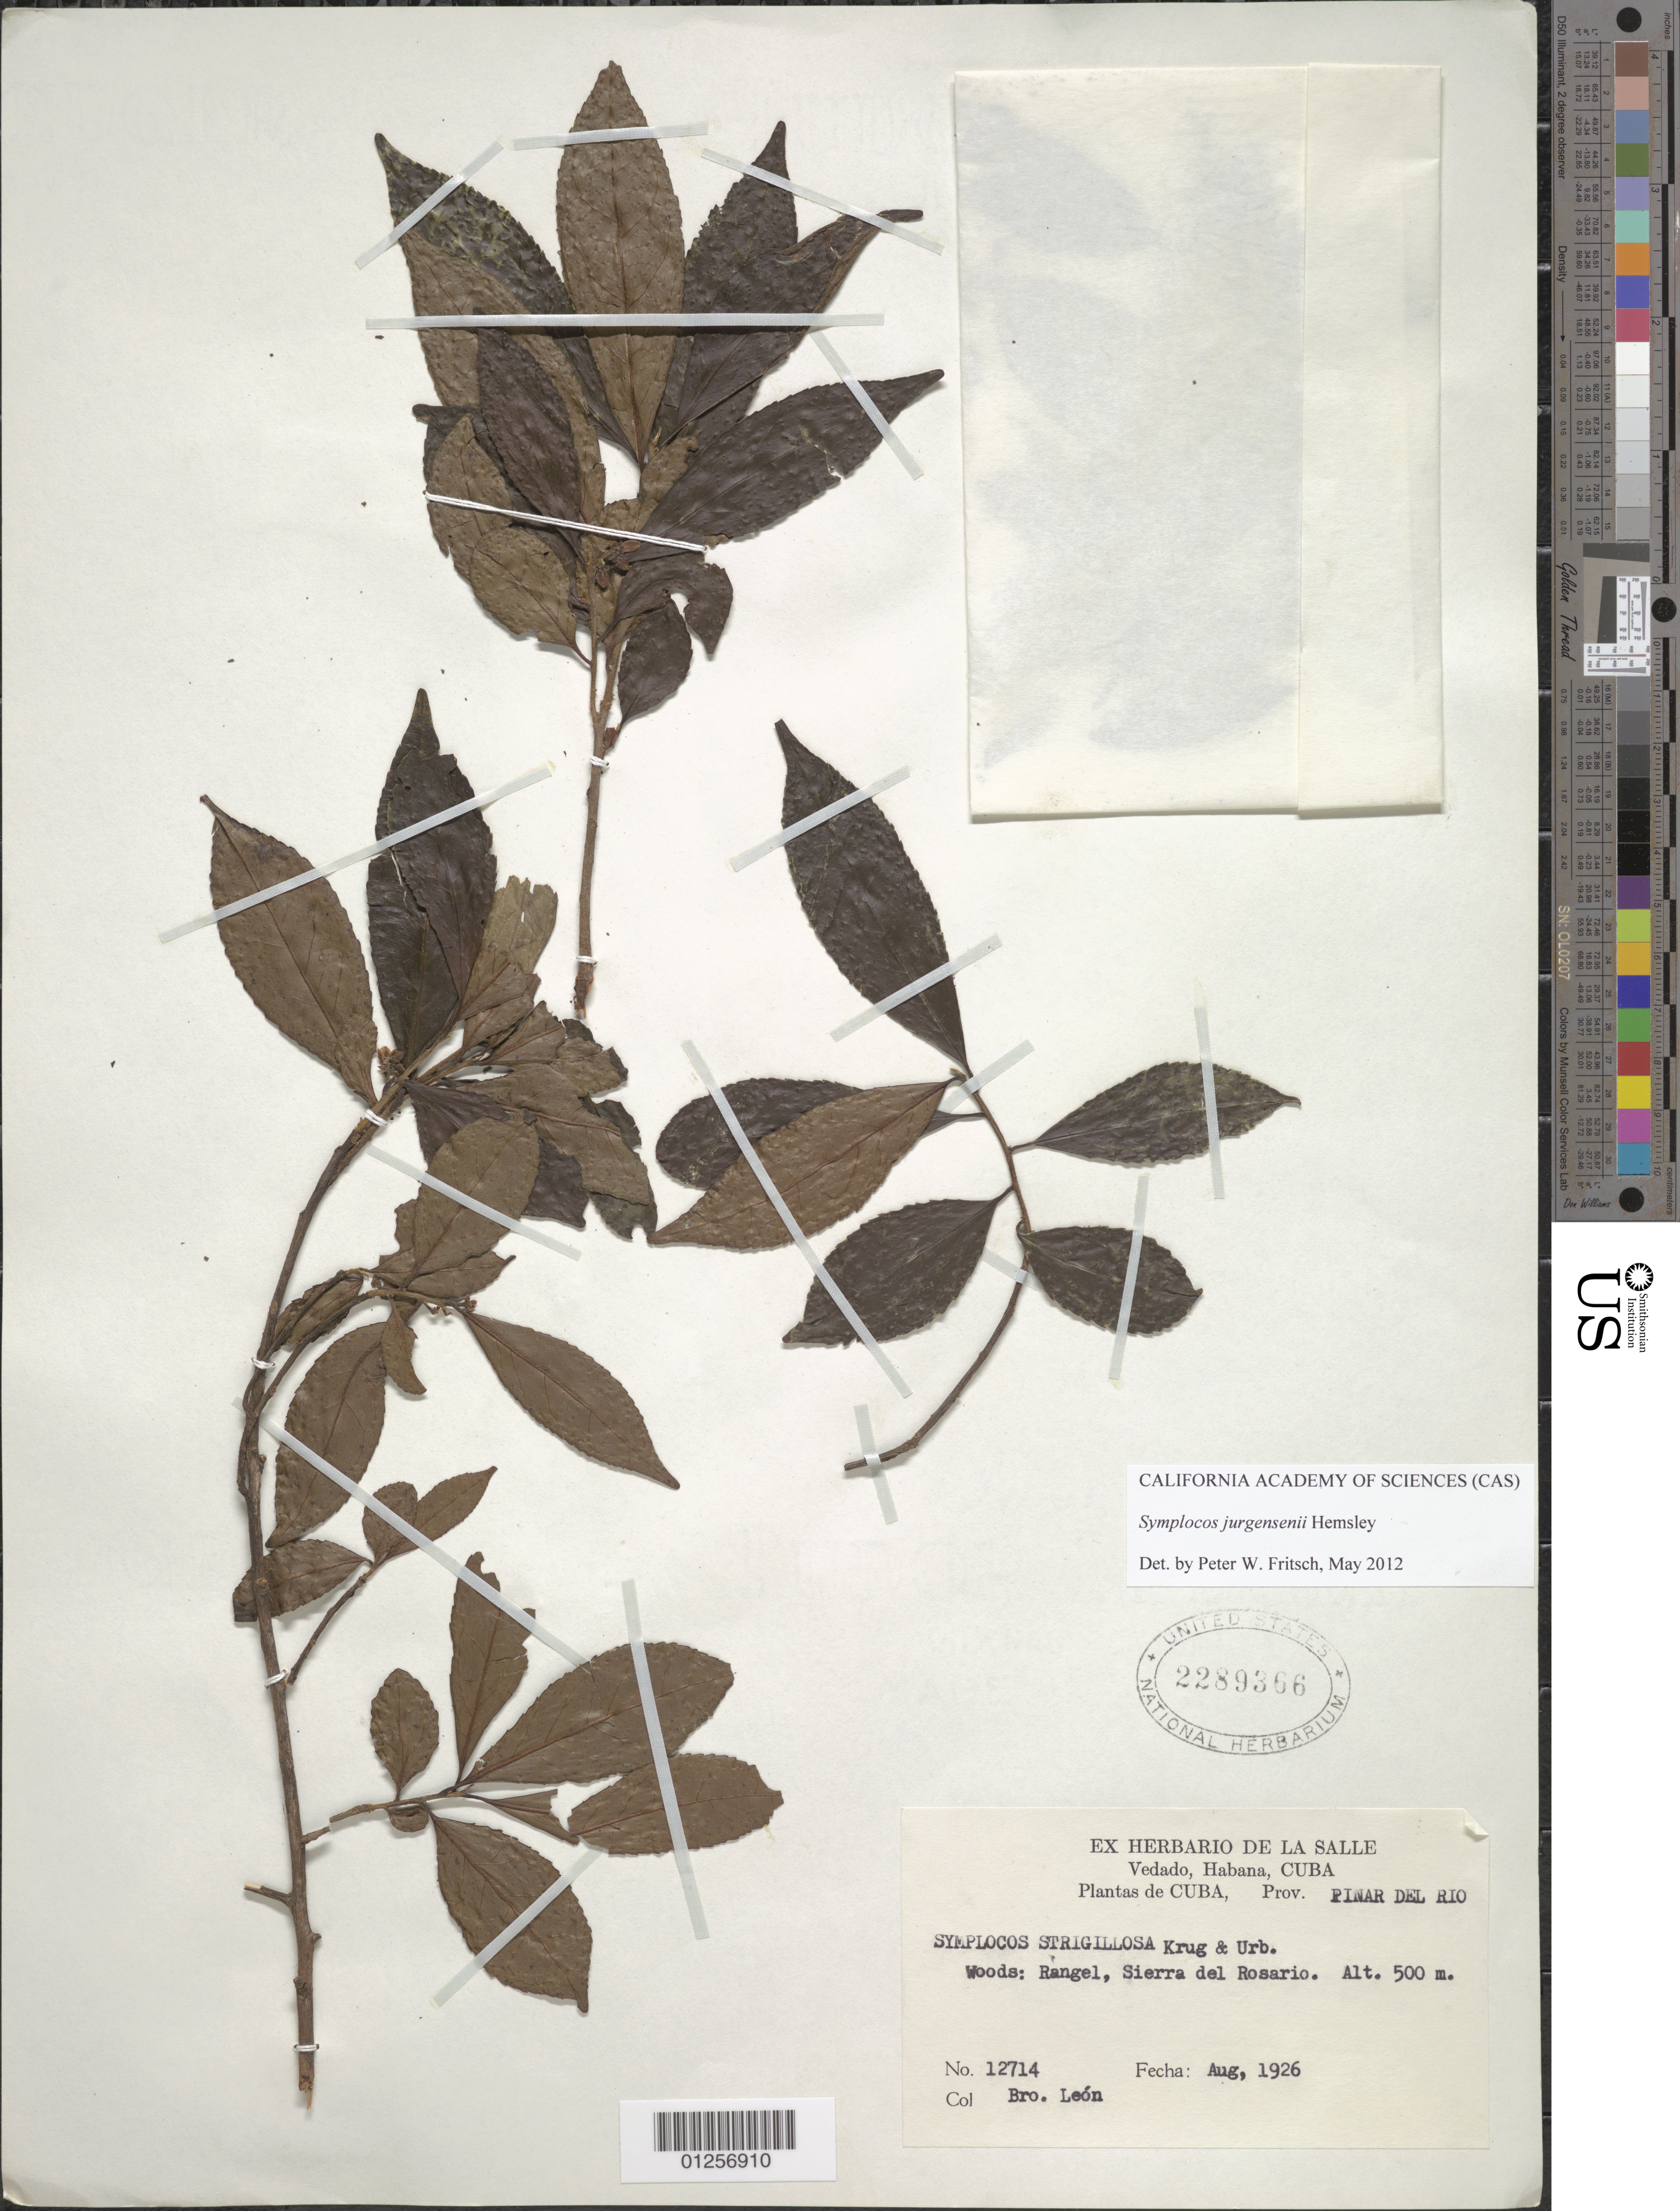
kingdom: Plantae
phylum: Tracheophyta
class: Magnoliopsida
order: Ericales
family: Symplocaceae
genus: Symplocos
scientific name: Symplocos jurgensenii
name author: Hemsl.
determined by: Fritsch, Peter W.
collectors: Bro. León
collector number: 12714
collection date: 1926-08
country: Cuba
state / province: Pinar del Rio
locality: Rangel, Sierra del Rosario.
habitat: Woods.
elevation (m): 500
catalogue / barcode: US 2289366